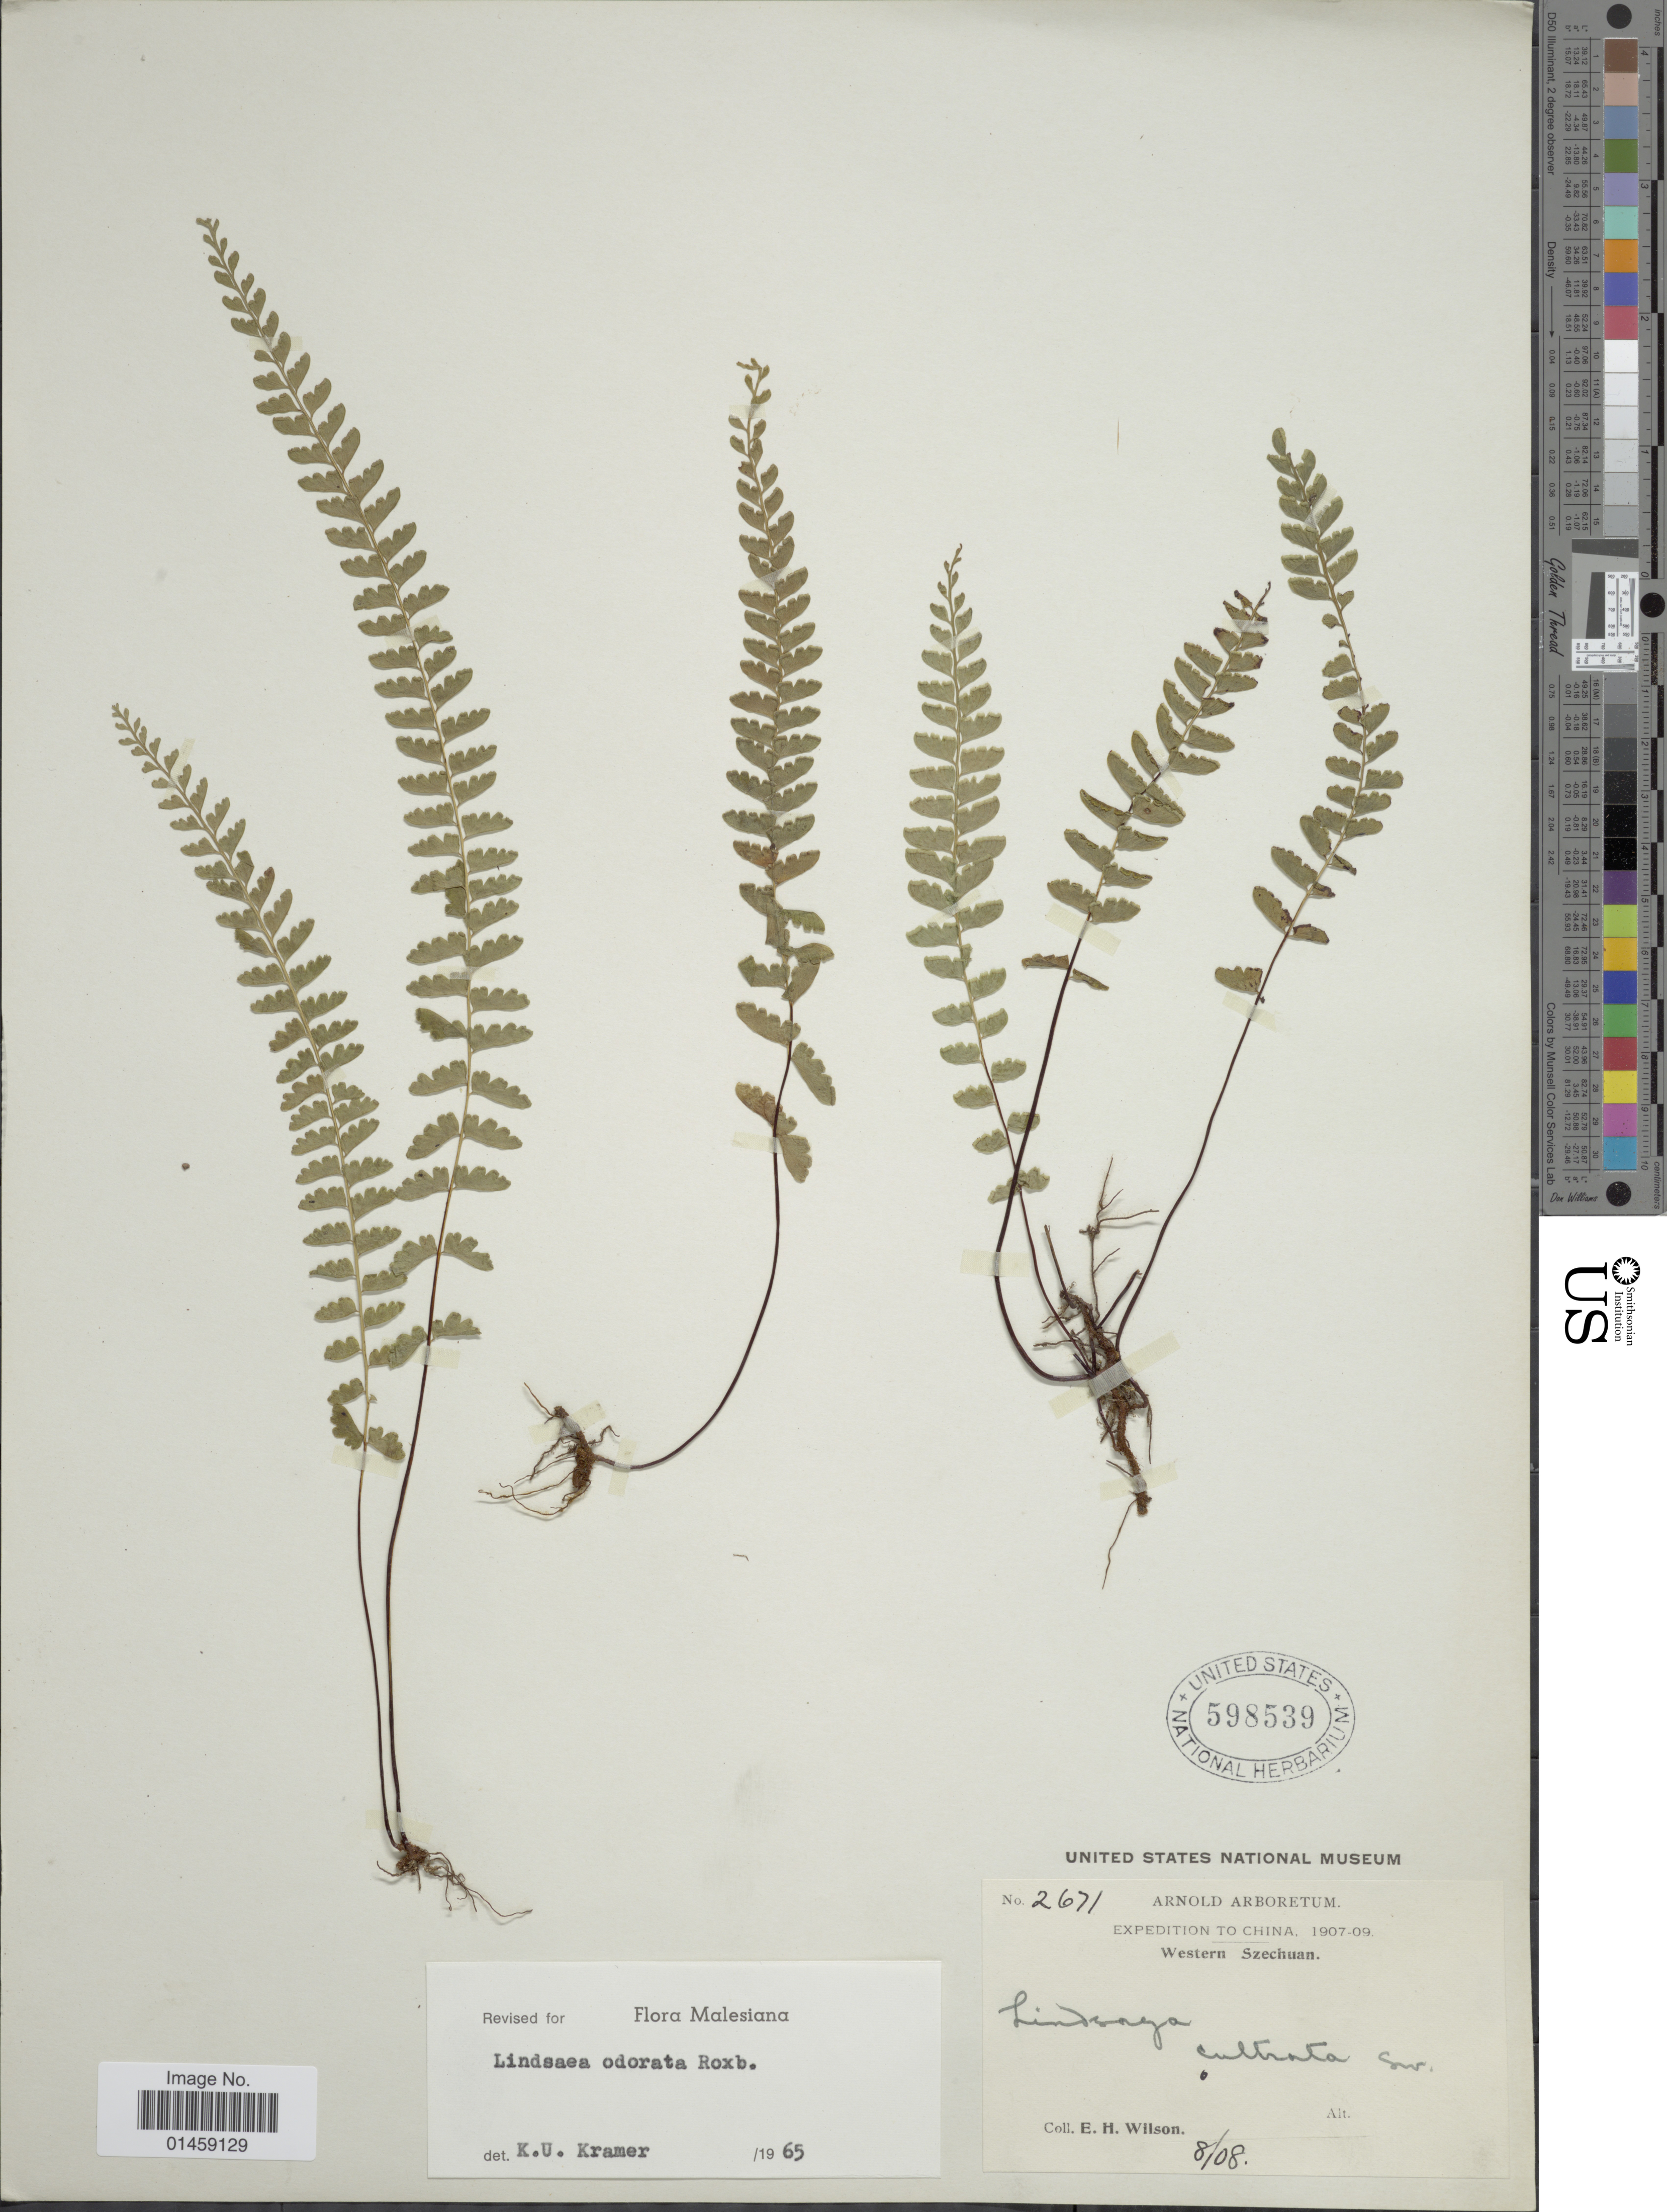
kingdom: Plantae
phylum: Tracheophyta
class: Polypodiopsida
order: Polypodiales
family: Lindsaeaceae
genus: Lindsaea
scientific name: Lindsaea odorata var. odorata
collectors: E. Wilson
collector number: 2671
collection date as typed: Transcribed d/m/y: /8/8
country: China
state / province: Sichuan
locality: China, Western Szechuan.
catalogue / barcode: US 598539